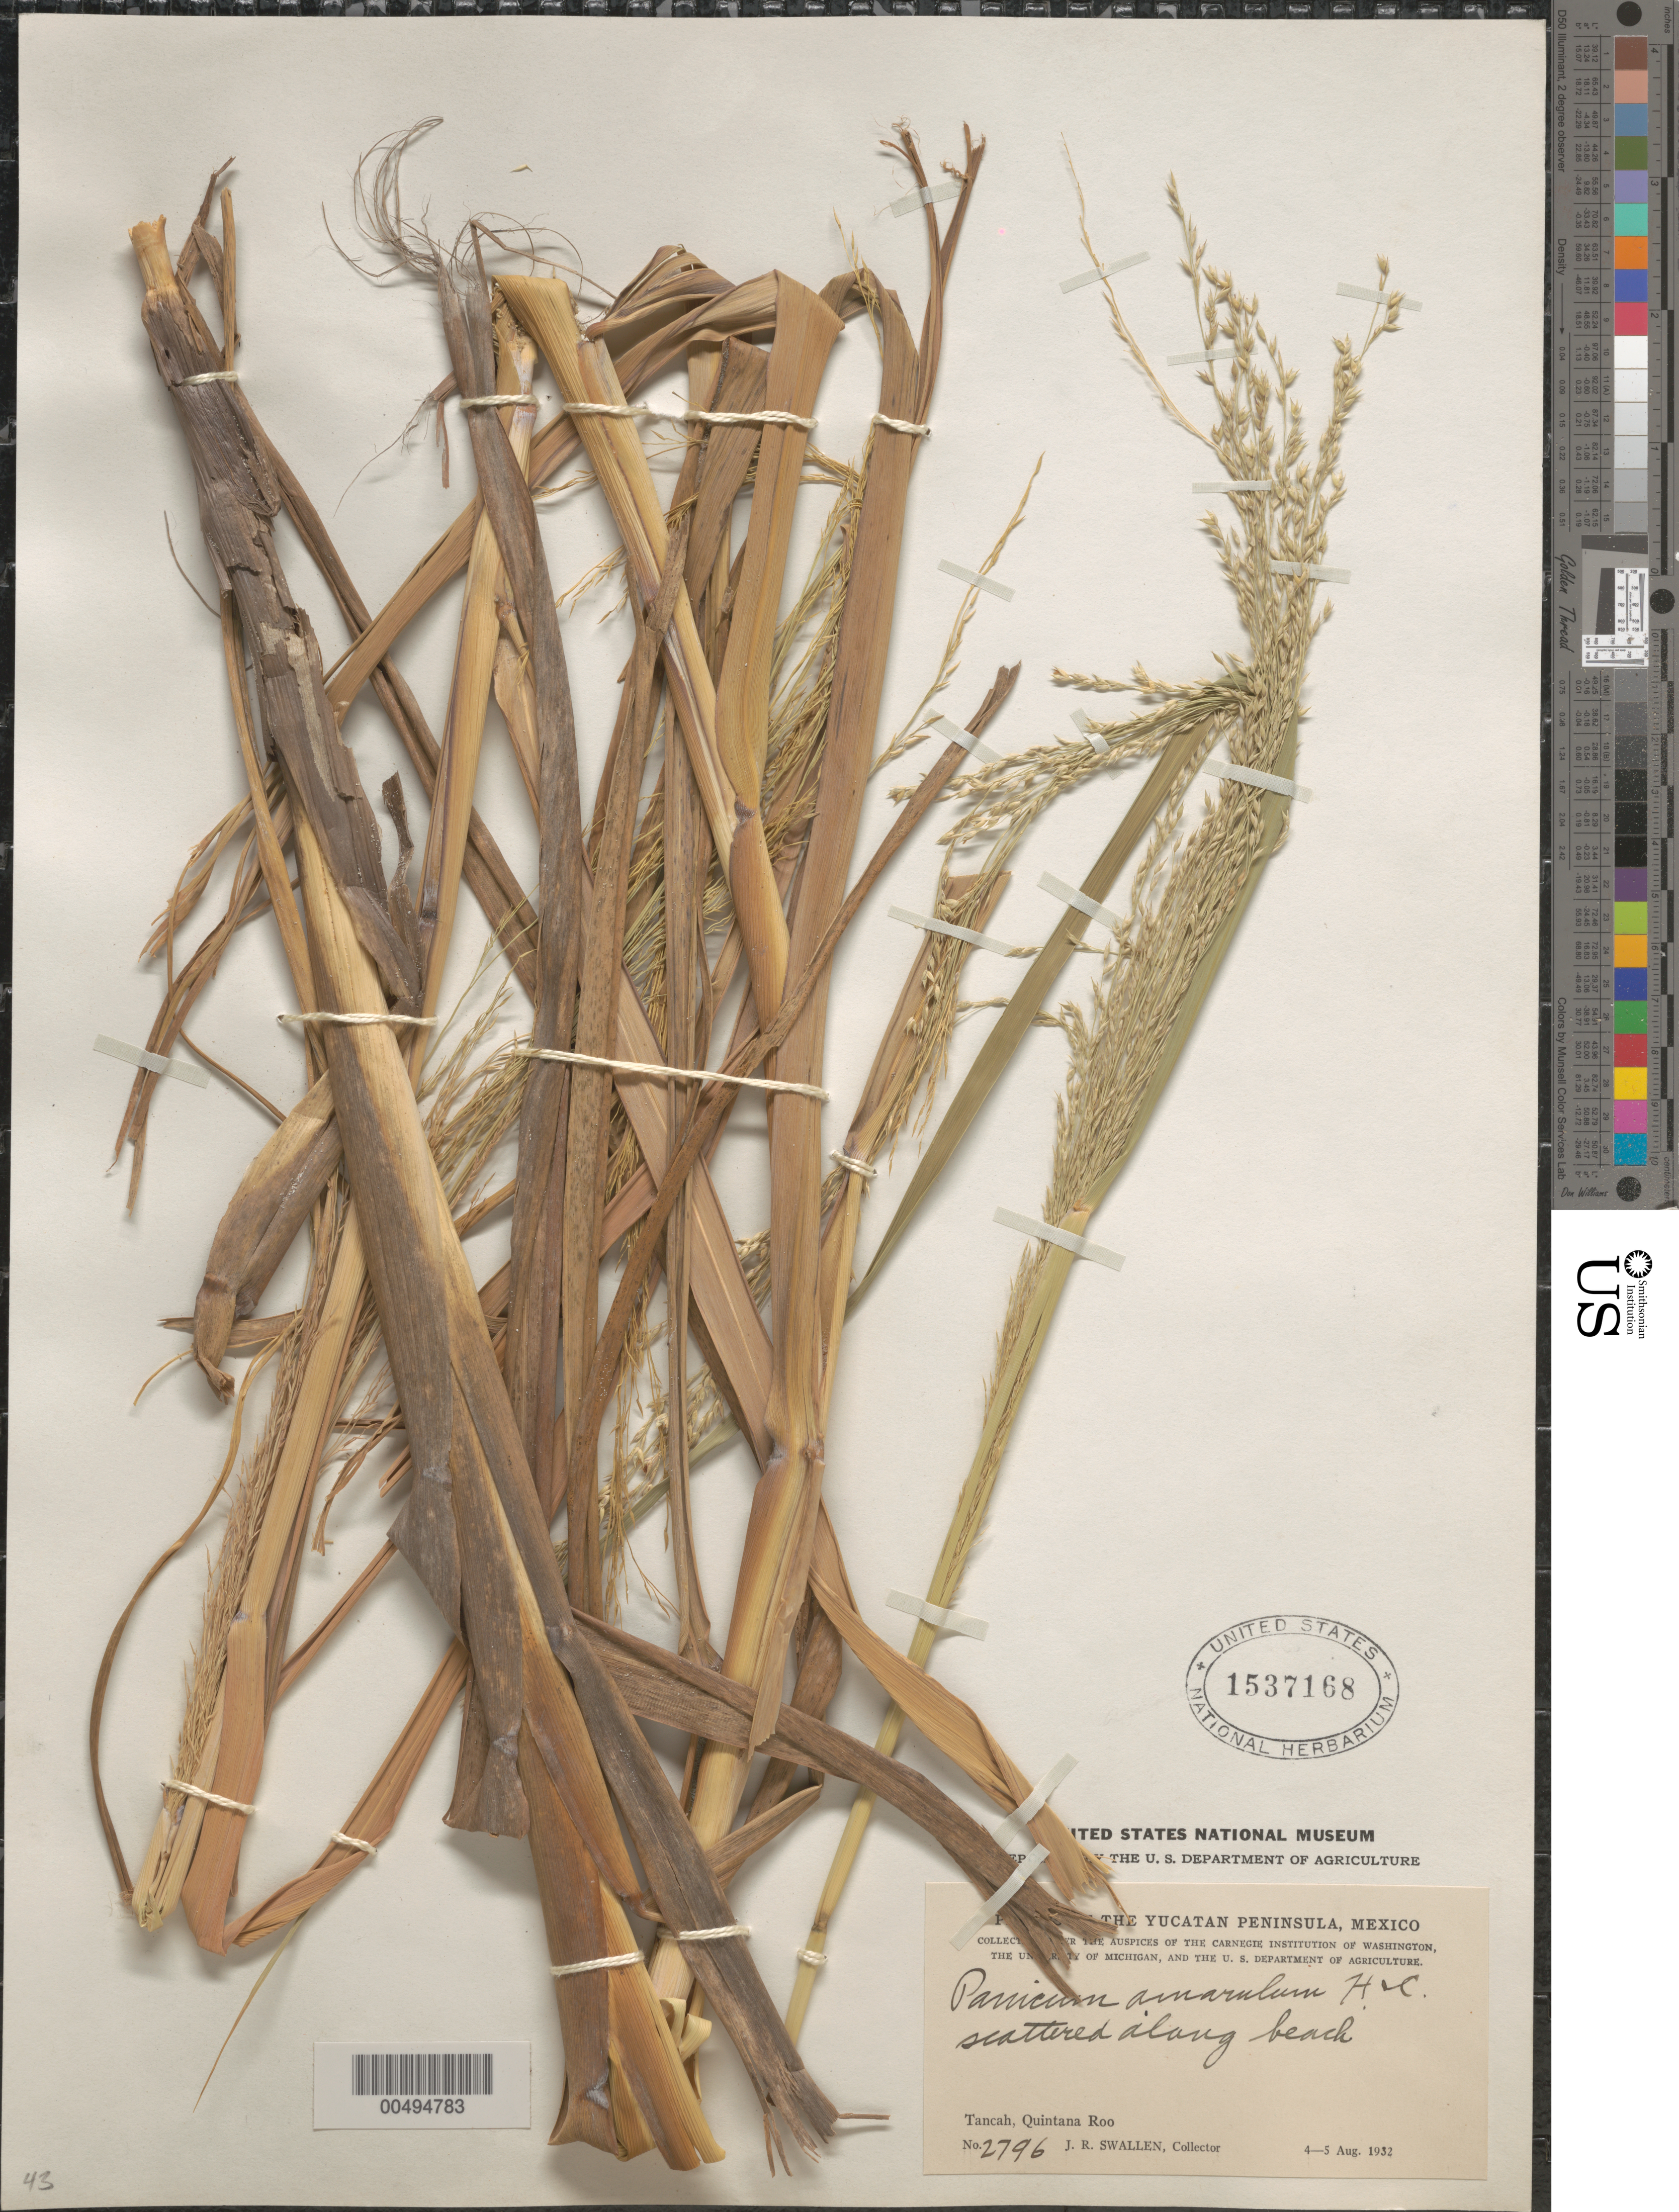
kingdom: Plantae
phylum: Tracheophyta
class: Liliopsida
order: Poales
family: Poaceae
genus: Panicum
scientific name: Panicum virgatum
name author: L.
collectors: J. R. Swallen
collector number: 2796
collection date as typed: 4 Aug 1932 to 5 Aug 1932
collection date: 1932-08-04/1932-08-05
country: Mexico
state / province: Quintana Roo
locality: Yucatan Peninsula, Tancah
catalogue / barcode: US 1537168